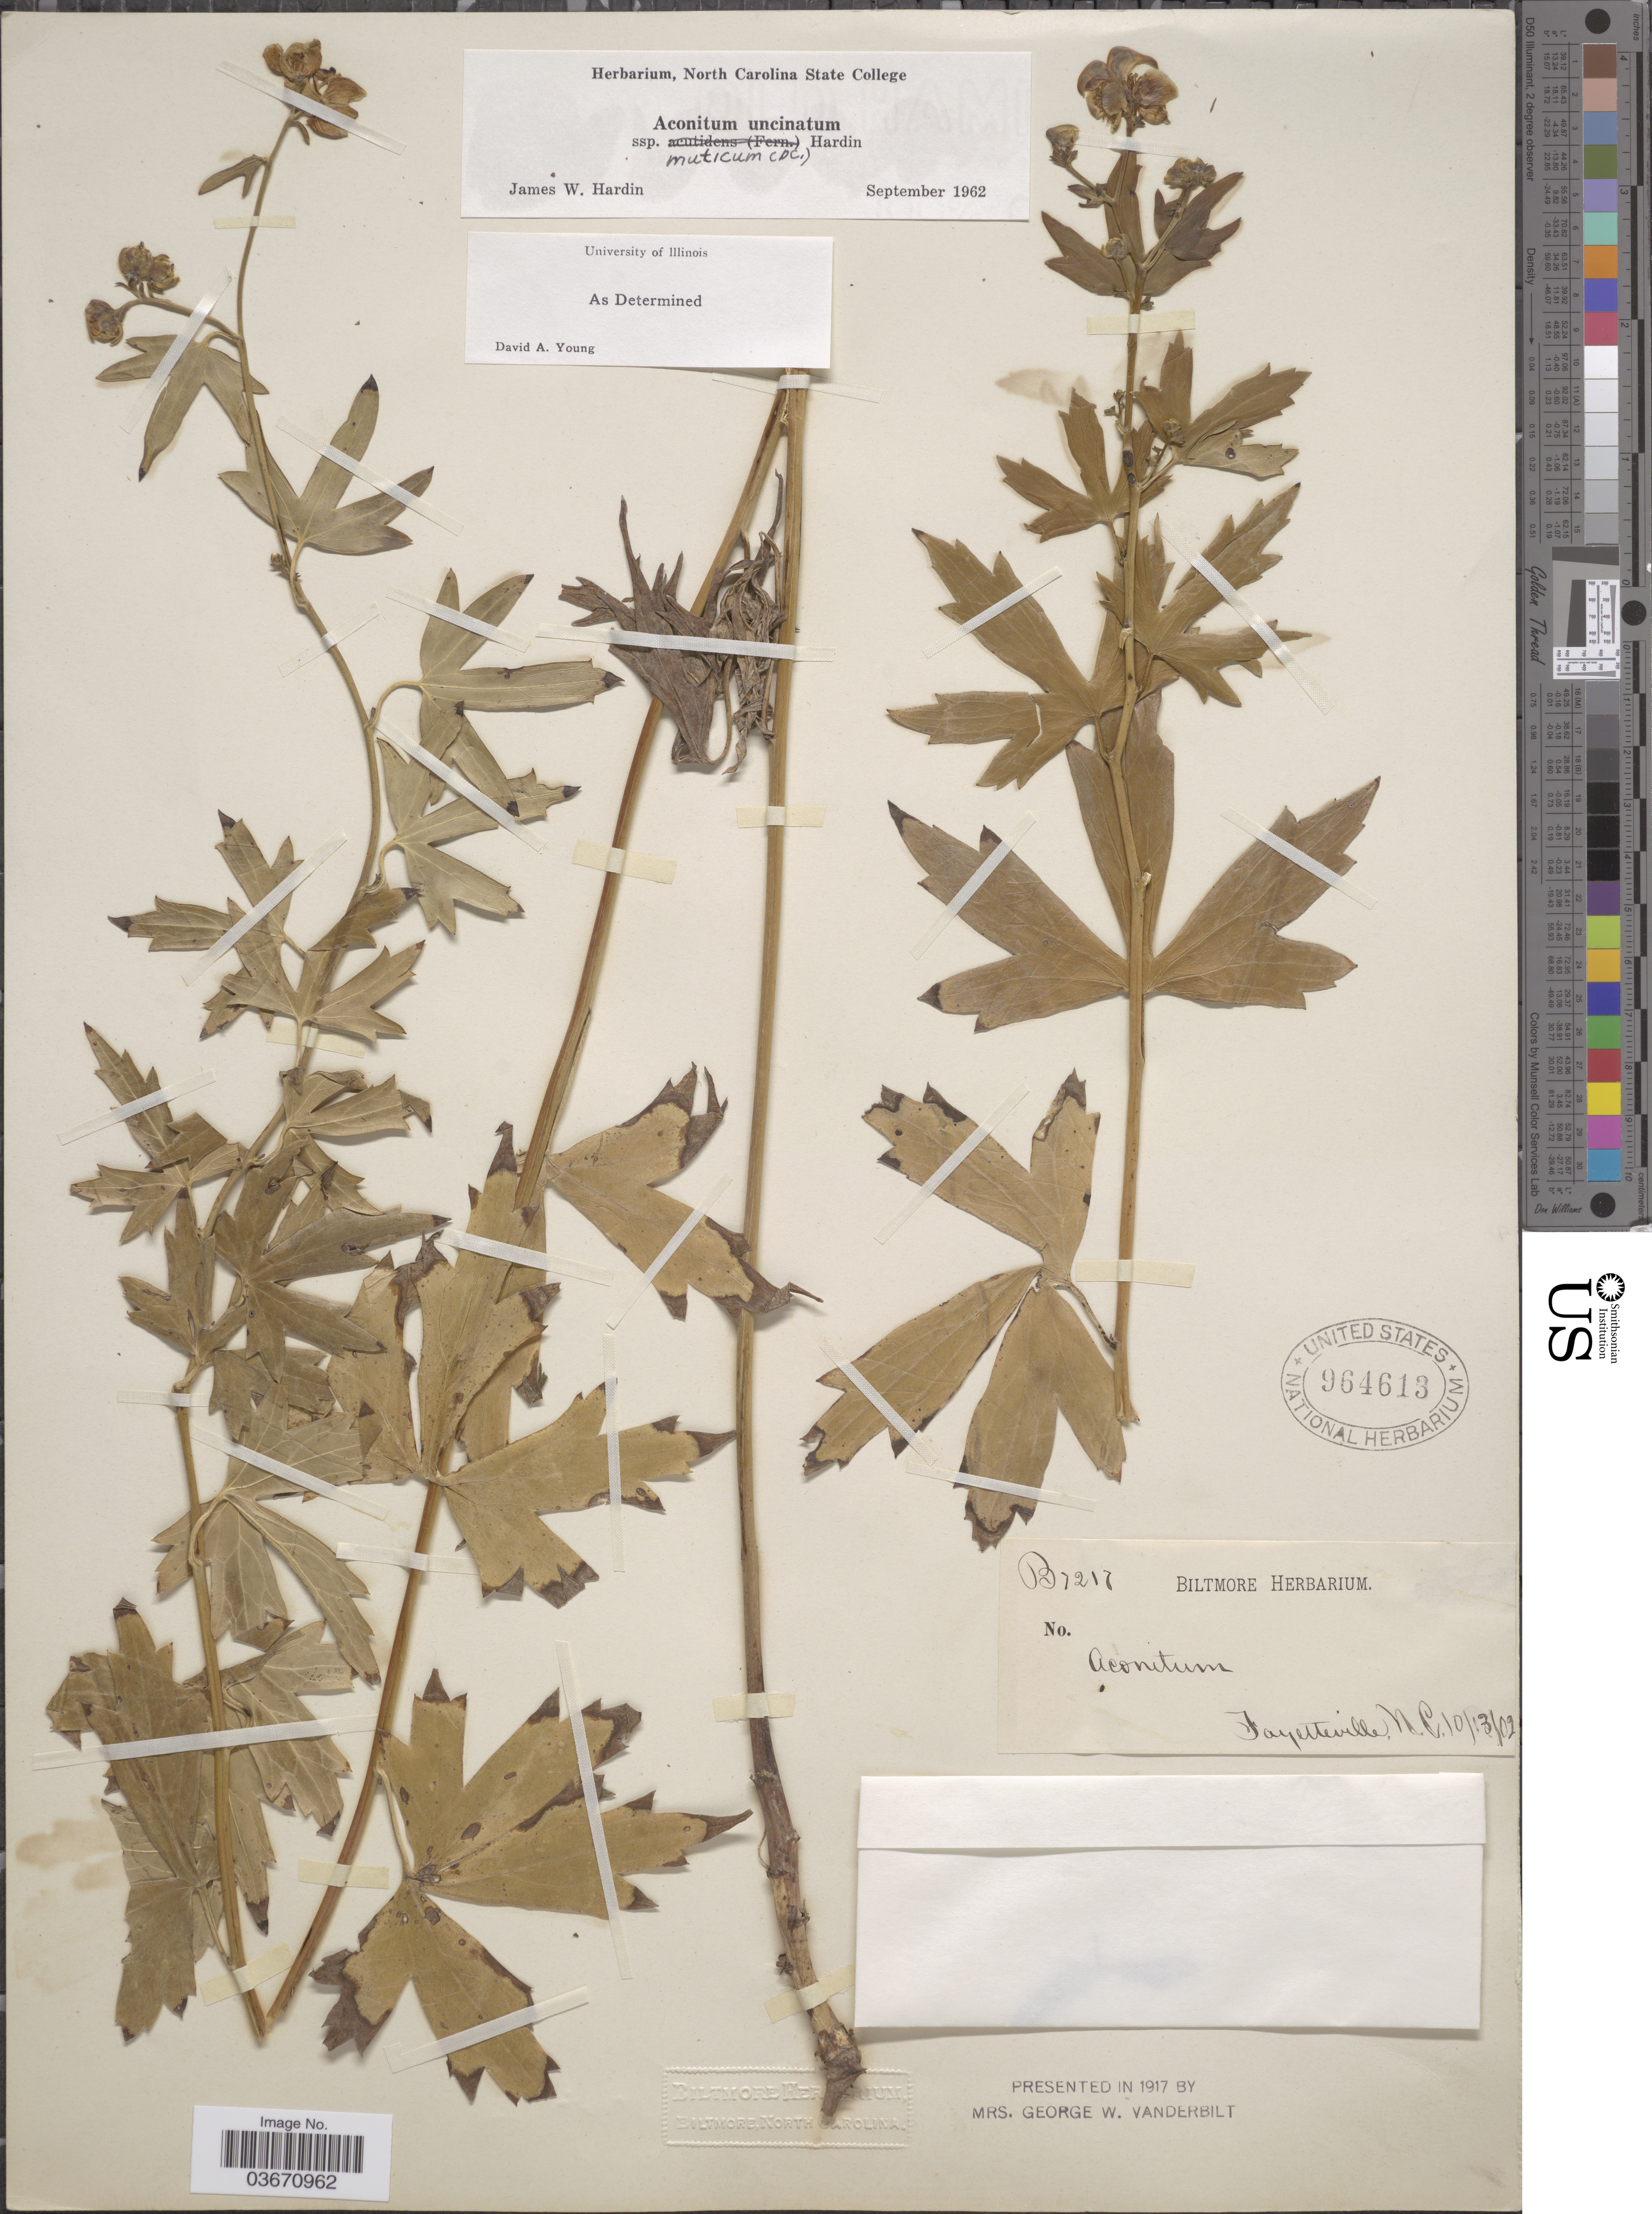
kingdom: Plantae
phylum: Tracheophyta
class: Magnoliopsida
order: Ranunculales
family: Ranunculaceae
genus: Aconitum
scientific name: Aconitum uncinatum subsp. muticum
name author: (DC.) Hardin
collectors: ex herb. Biltmore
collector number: B7217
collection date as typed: Transcribed d/m/y: 13/10/2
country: United States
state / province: North Carolina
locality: Fayetteville.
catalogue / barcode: US 964613